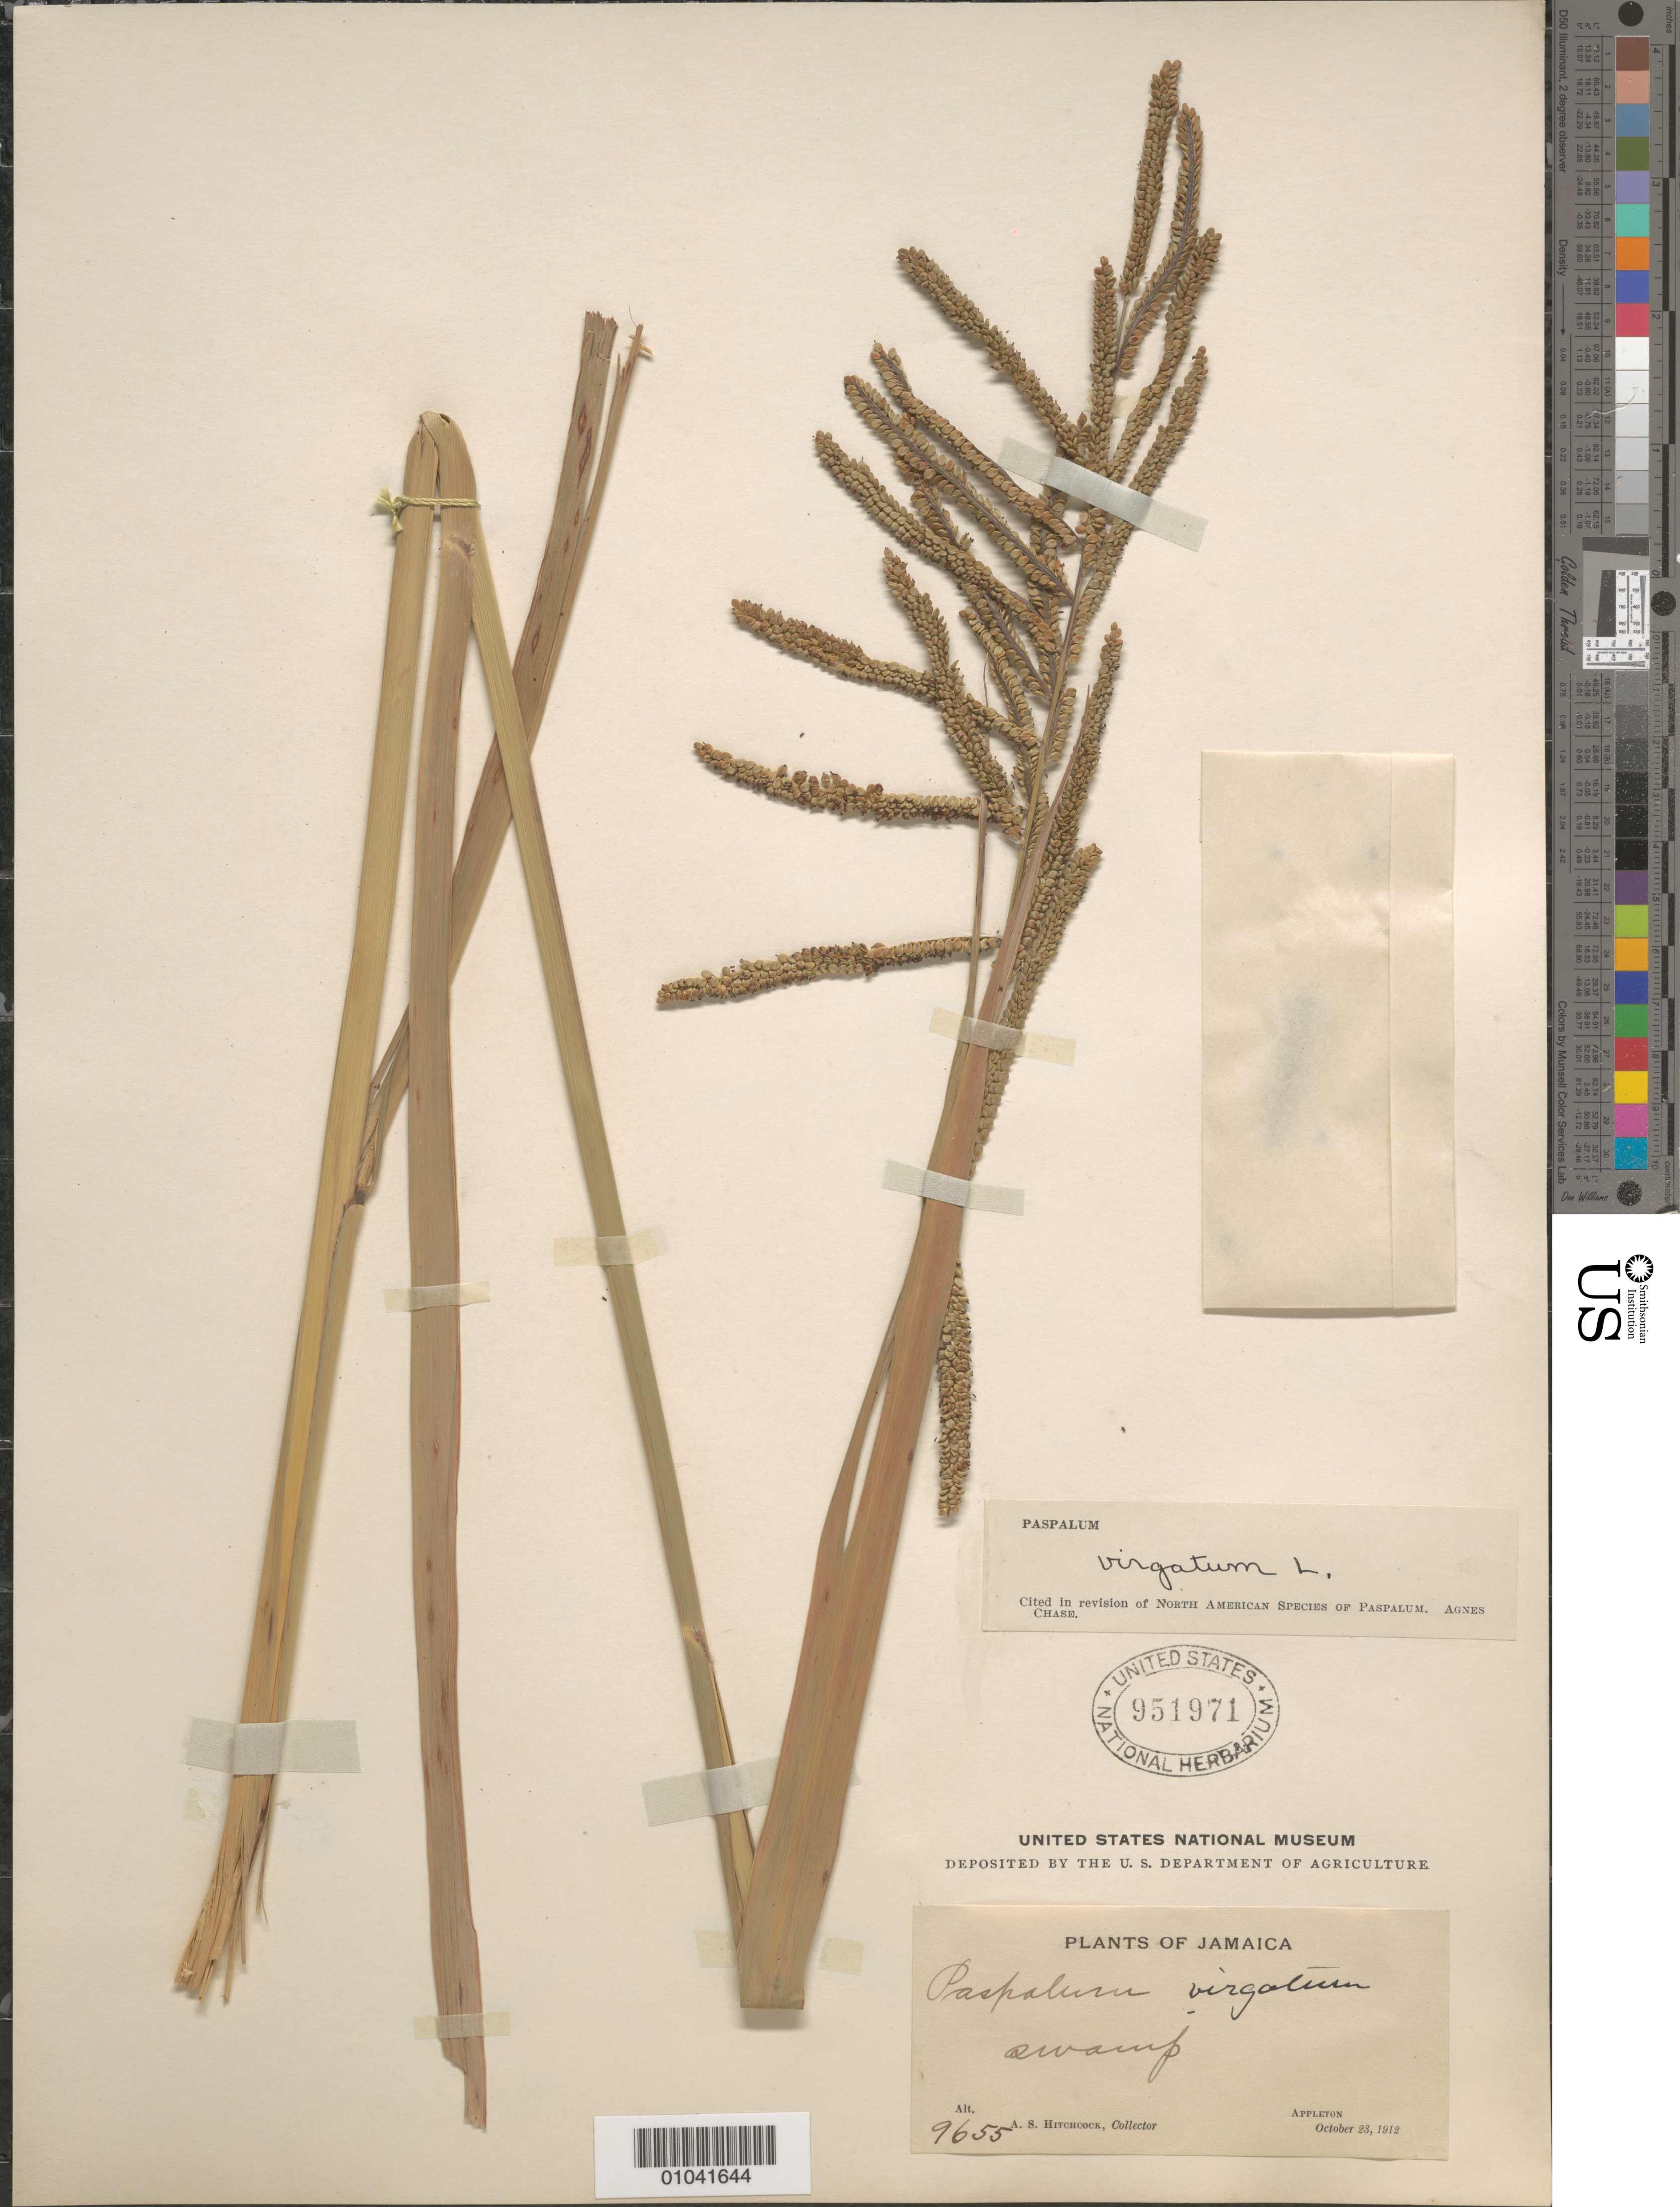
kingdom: Plantae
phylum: Tracheophyta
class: Liliopsida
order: Poales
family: Poaceae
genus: Paspalum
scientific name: Paspalum virgatum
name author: L.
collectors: A. S. Hitchcock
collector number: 9655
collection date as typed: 23 Oct 1912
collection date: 1912-10-23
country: Jamaica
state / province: Trelawny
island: Jamaica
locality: Appleton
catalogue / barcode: US 951971